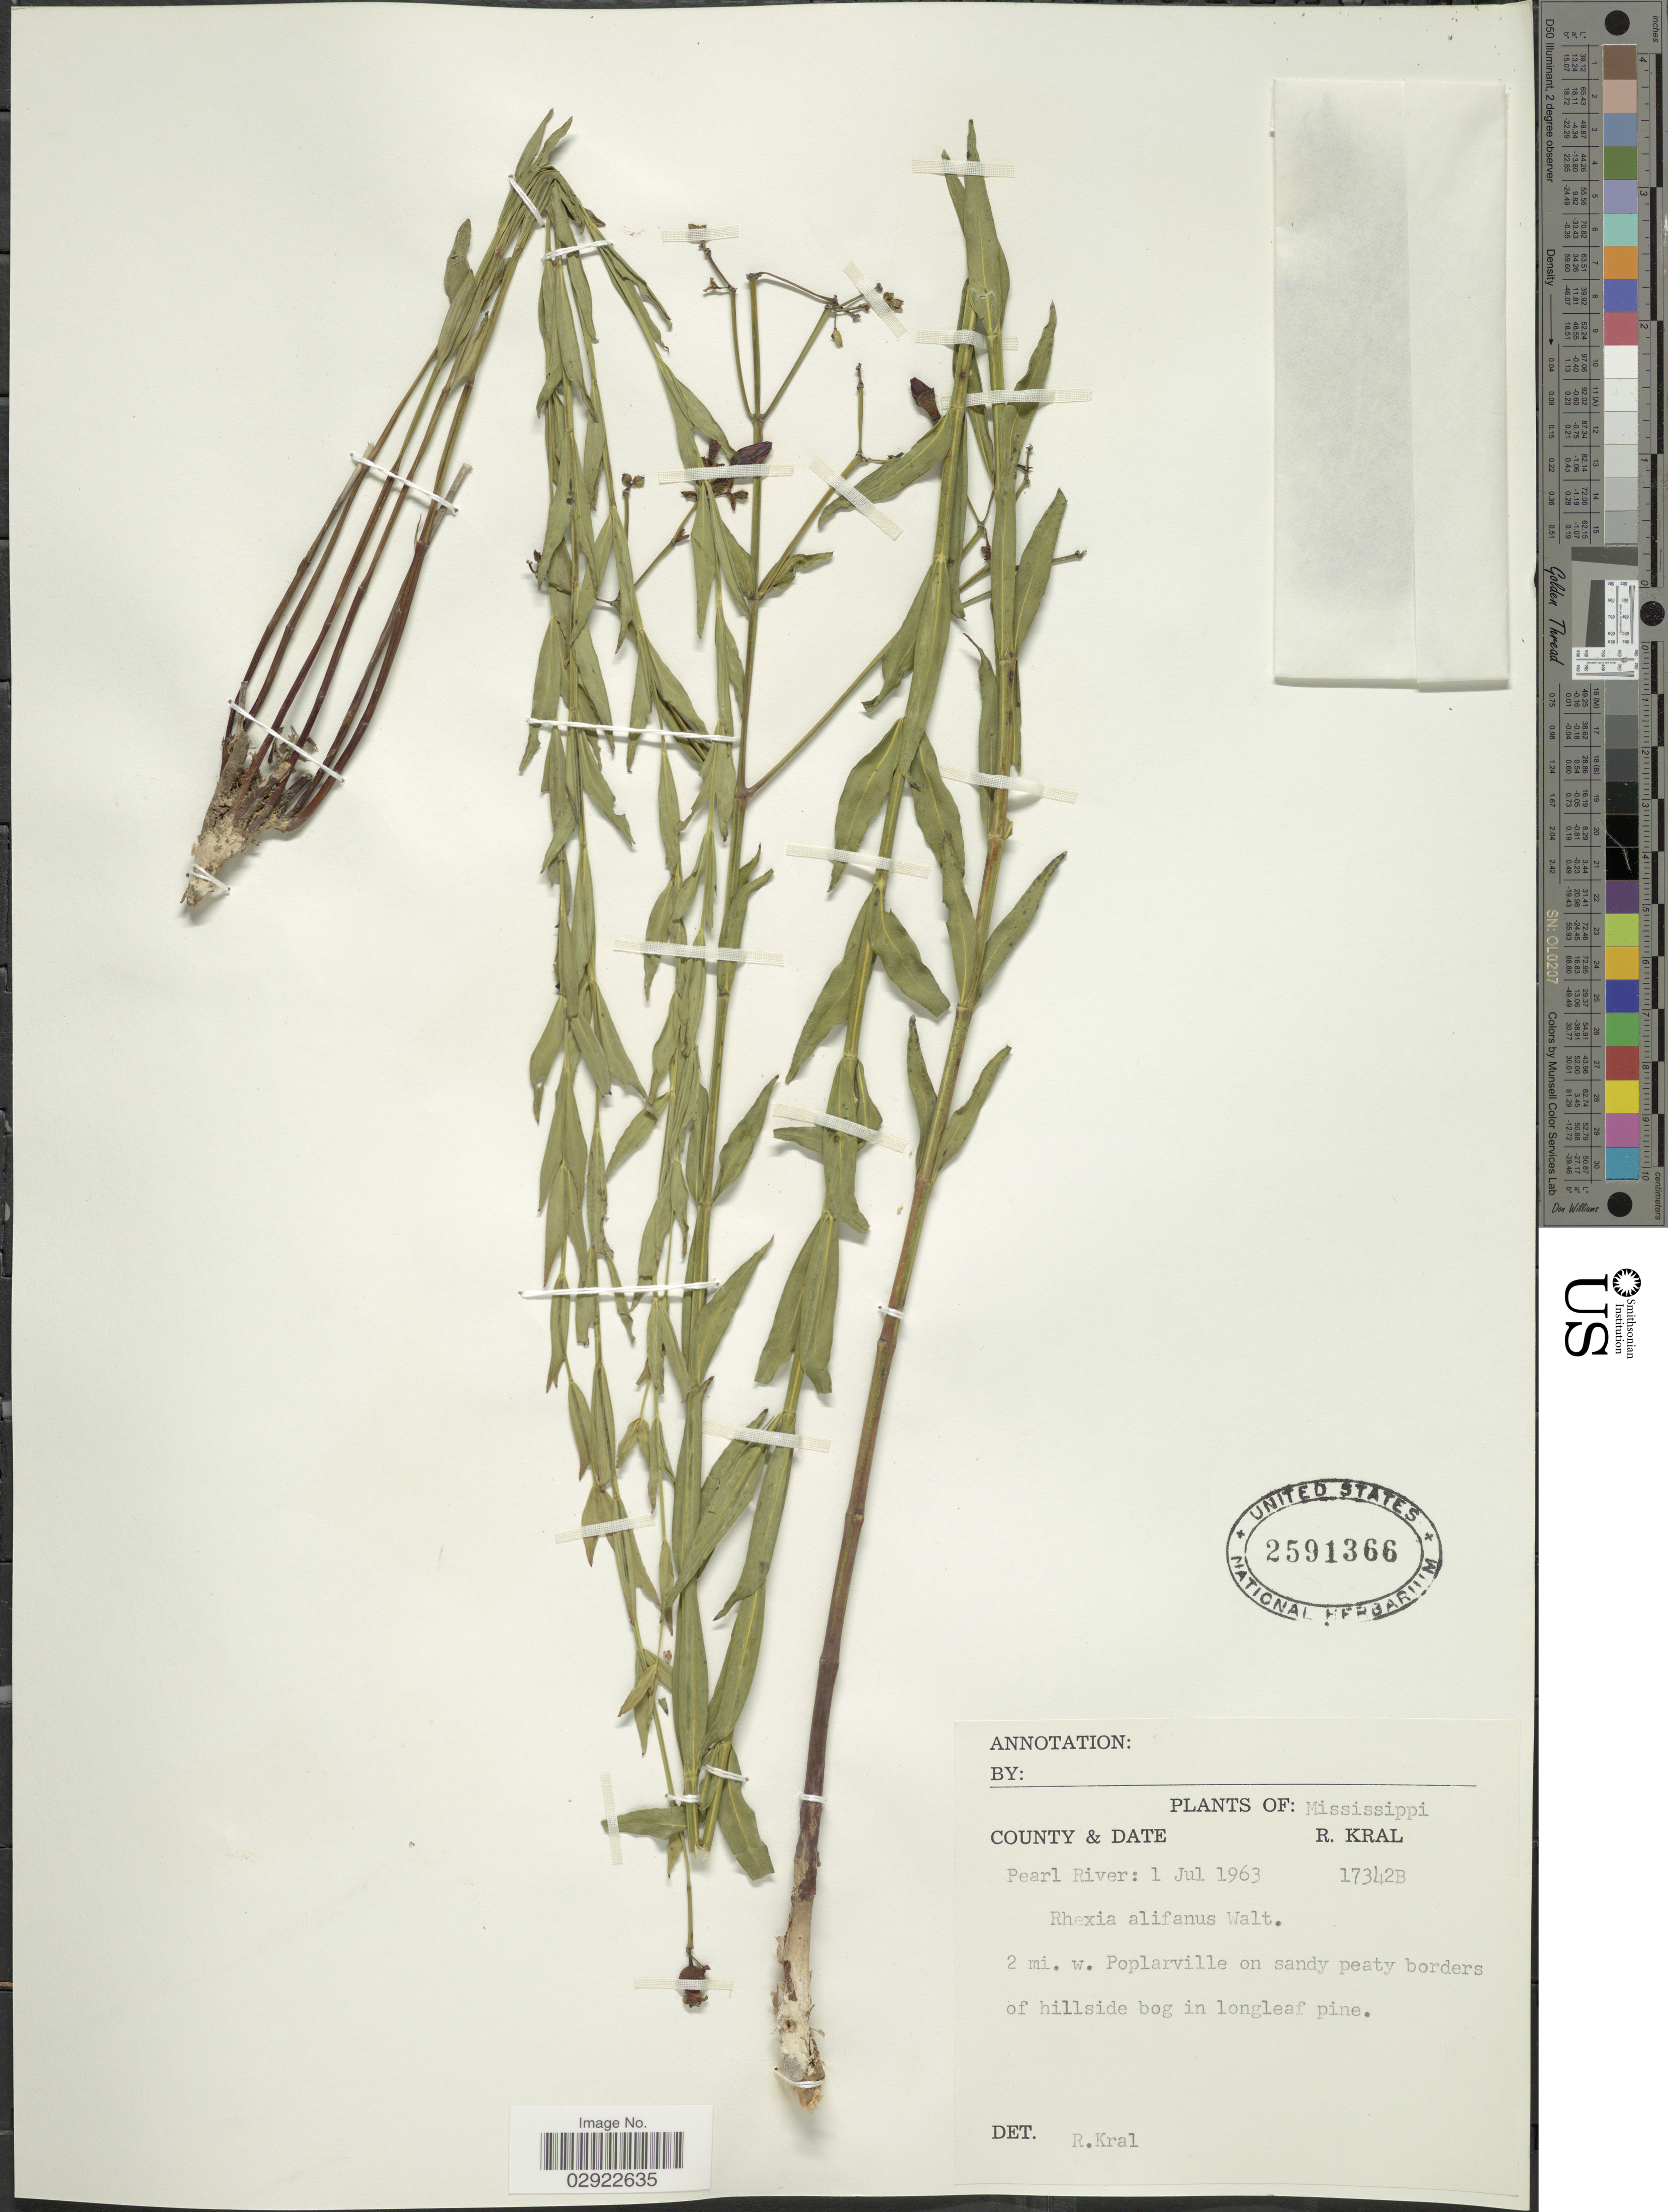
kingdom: Plantae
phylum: Tracheophyta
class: Magnoliopsida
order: Myrtales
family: Melastomataceae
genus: Rhexia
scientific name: Rhexia alifanus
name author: Walter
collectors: R. Kral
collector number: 17342B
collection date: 1963-07-01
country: United States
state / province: Mississippi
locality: Pearl River County, 2 mi. w. Poplarville on sandy peaty borders of hillside bog in longleaf pine.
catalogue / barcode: US 2591366